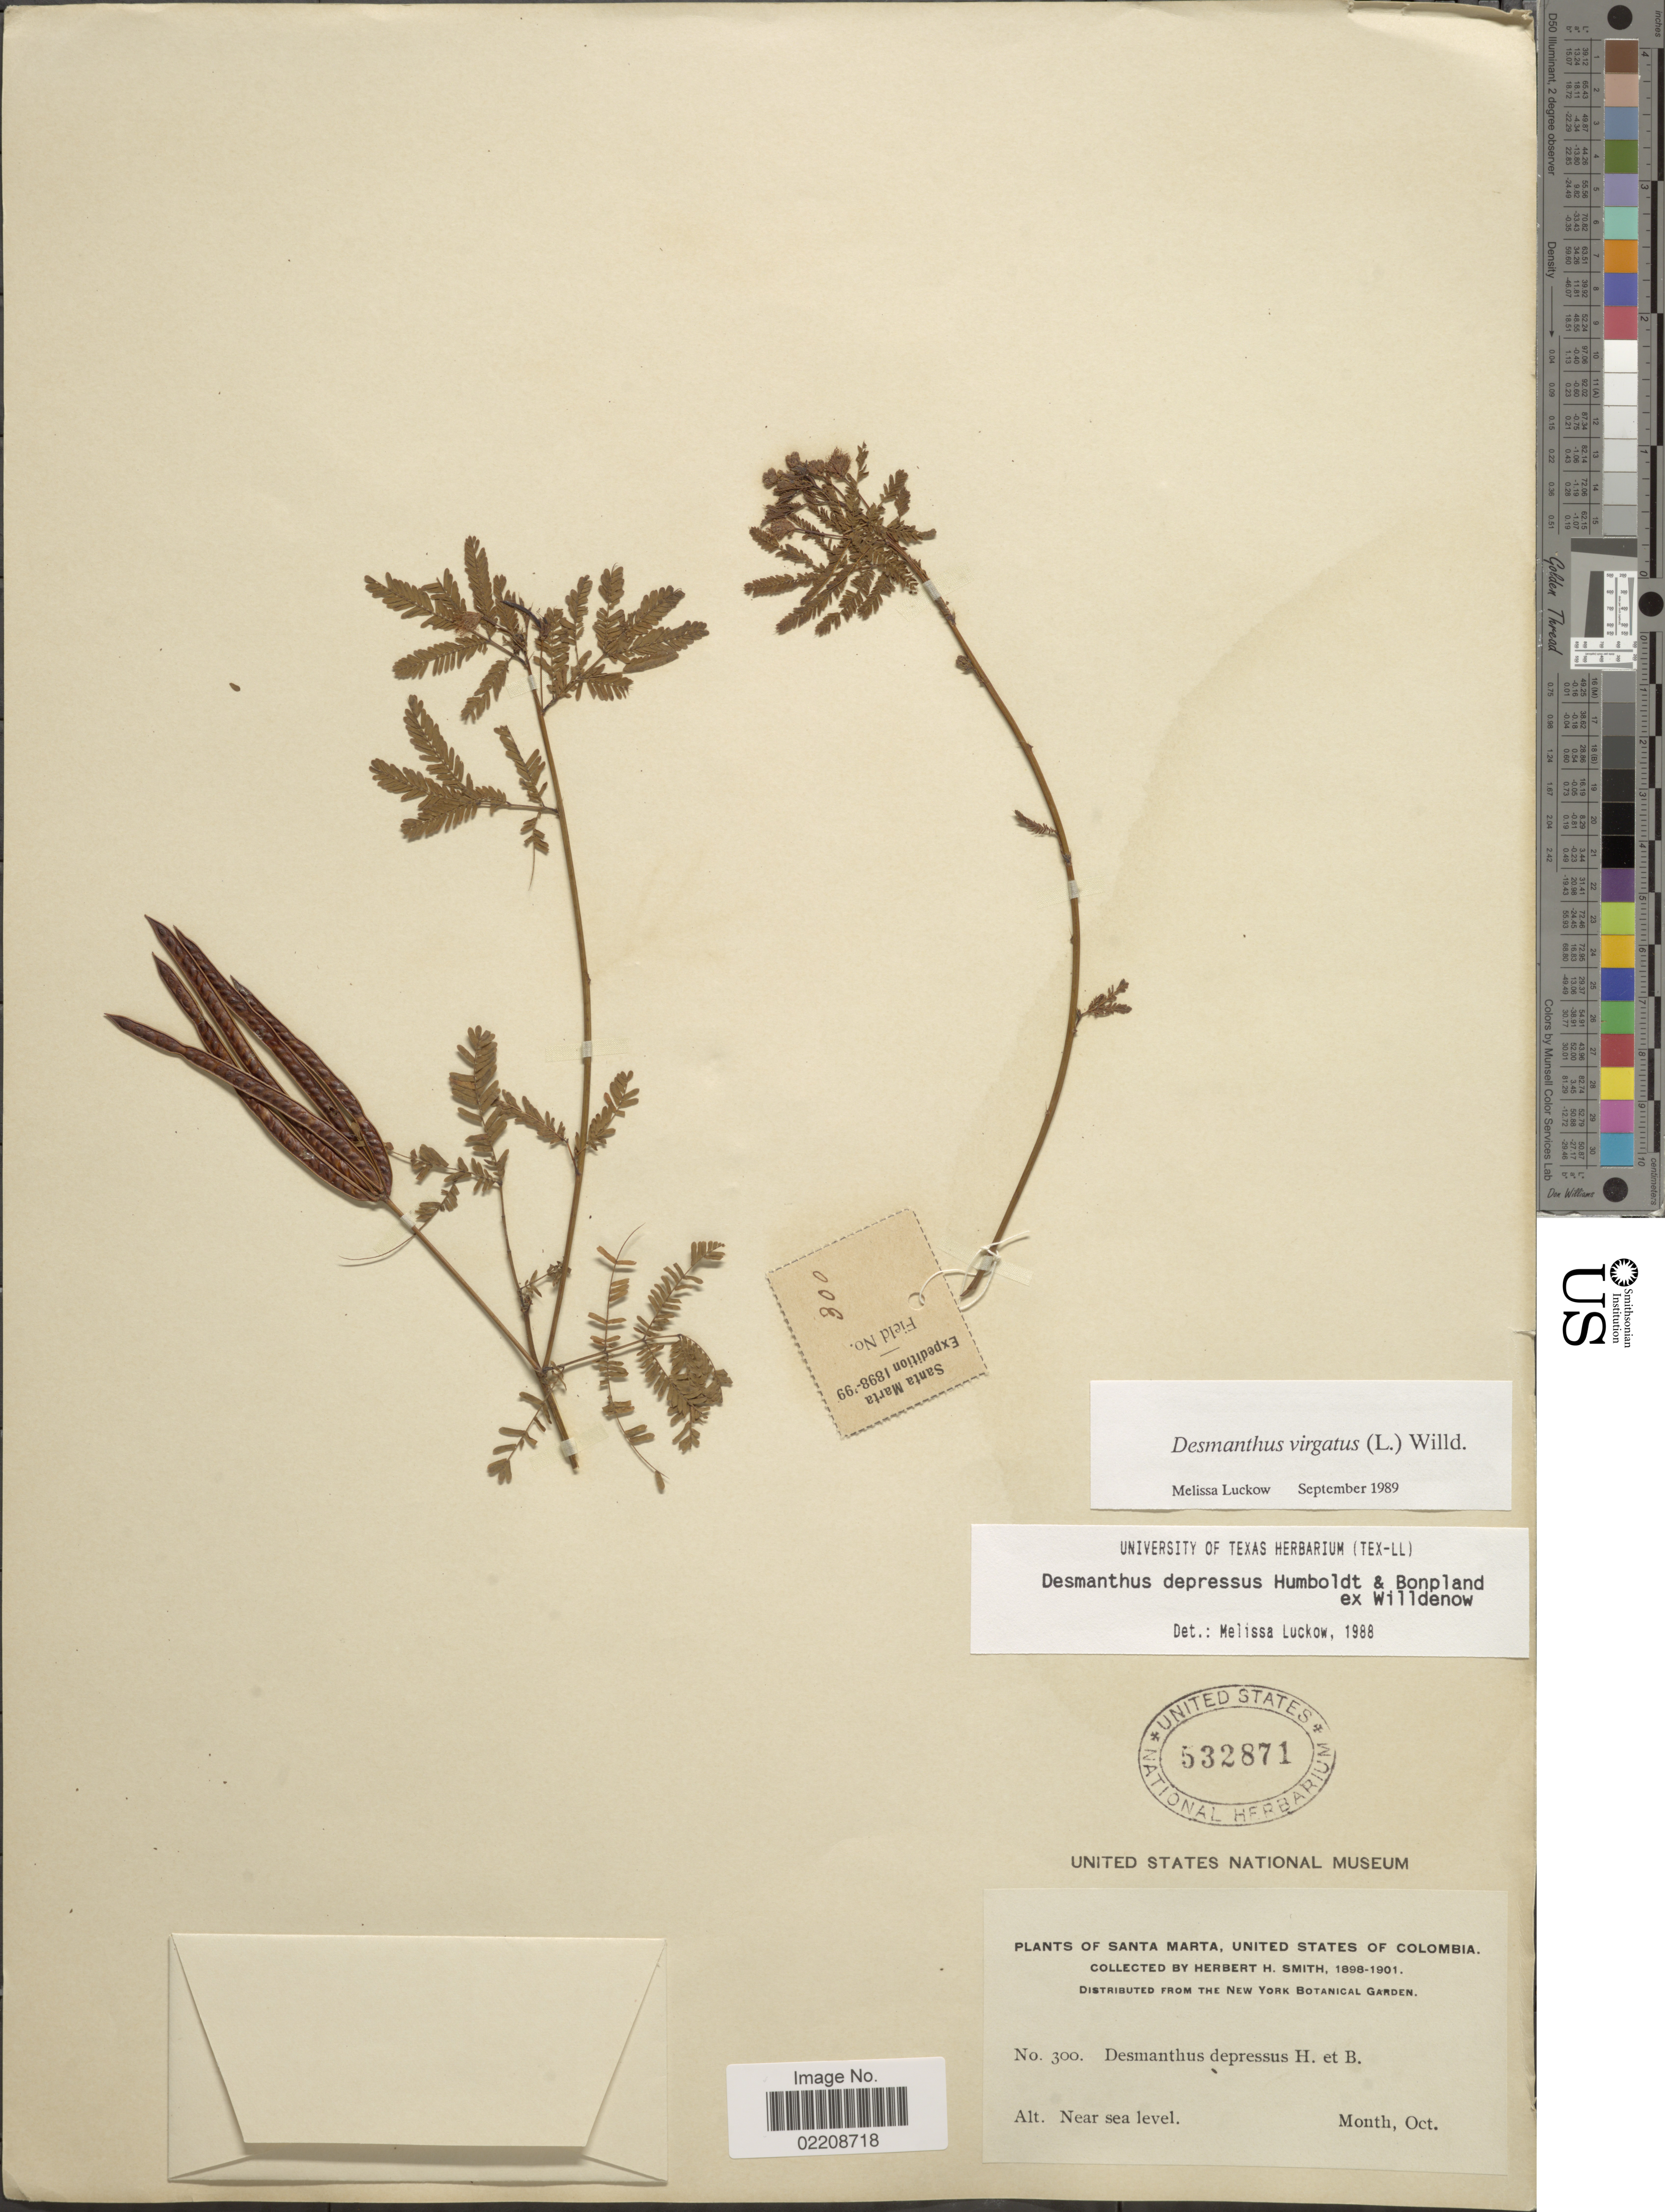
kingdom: Plantae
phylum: Tracheophyta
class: Magnoliopsida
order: Fabales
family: Fabaceae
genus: Desmanthus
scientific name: Desmanthus virgatus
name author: (L.) Willd.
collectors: Herbert H. Smith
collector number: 300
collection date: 1898-10/1901-10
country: Colombia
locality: Santa Marta, United States of Columbia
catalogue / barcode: US 532871